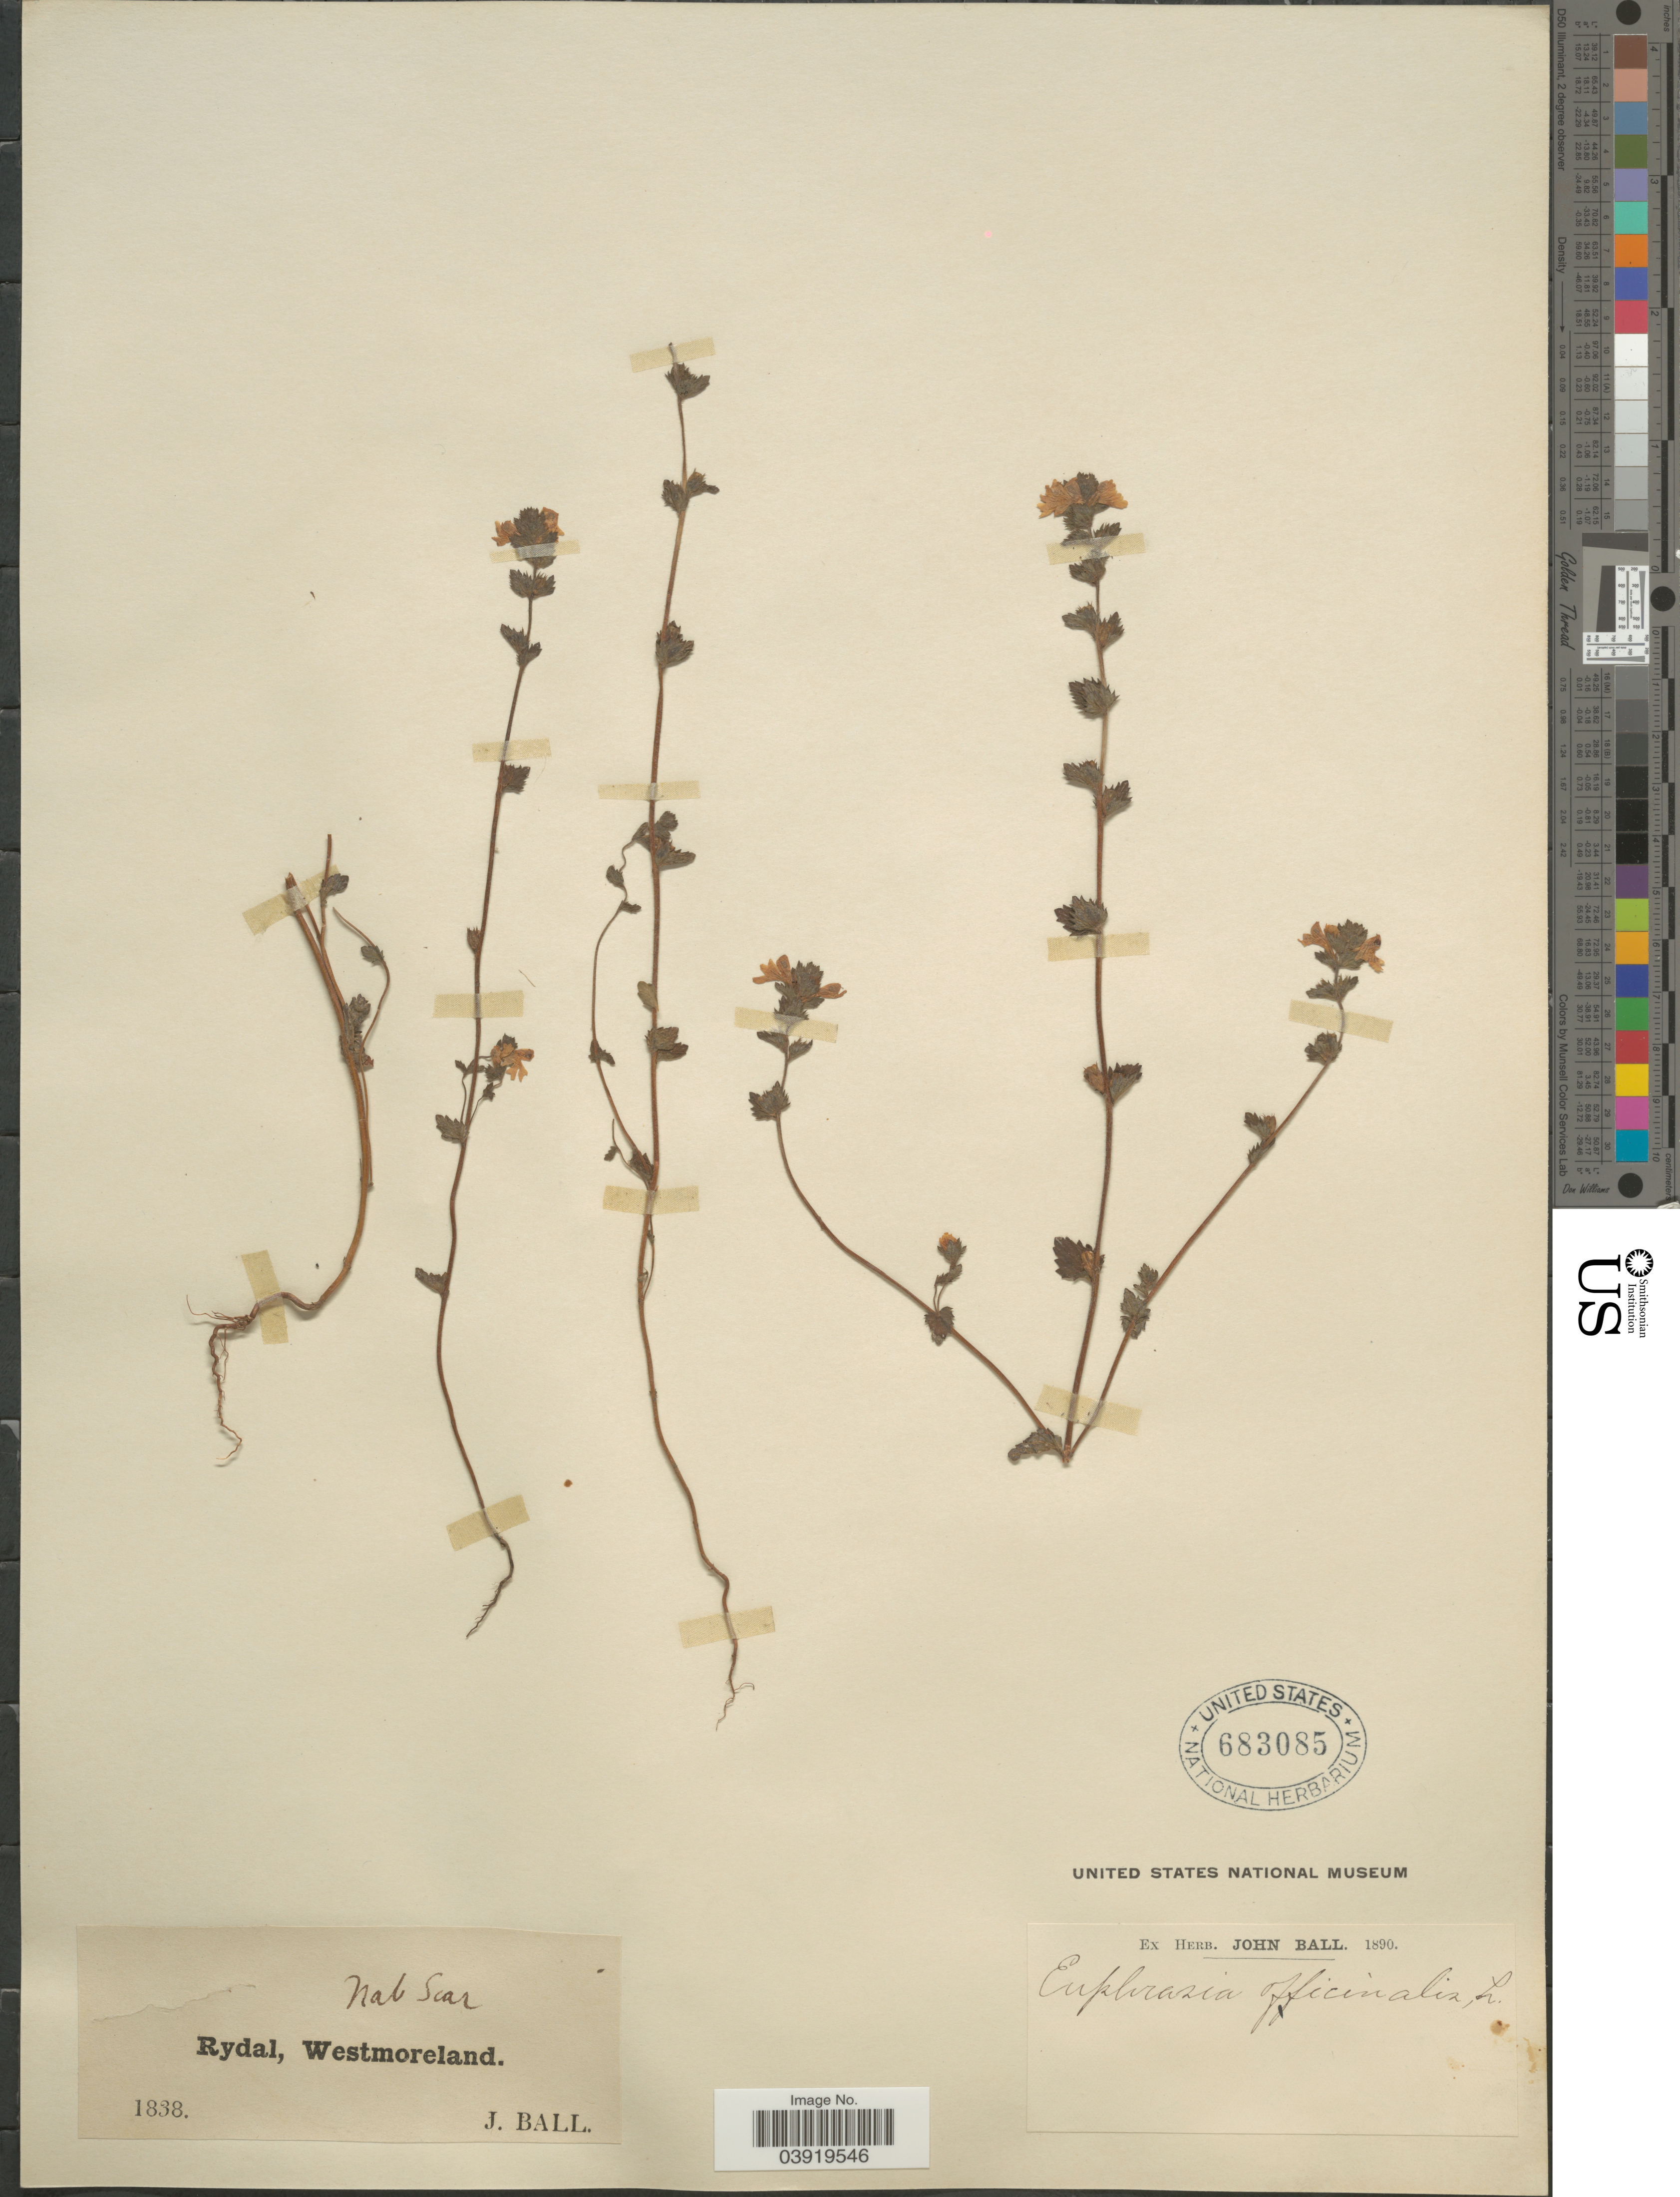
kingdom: Plantae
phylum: Tracheophyta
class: Magnoliopsida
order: Lamiales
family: Orobanchaceae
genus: Euphrasia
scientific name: Euphrasia officinalis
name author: L.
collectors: J. Ball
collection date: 1838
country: Jamaica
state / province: Westmoreland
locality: Rydal. Nat Scar [unsure placement]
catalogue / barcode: US 683085